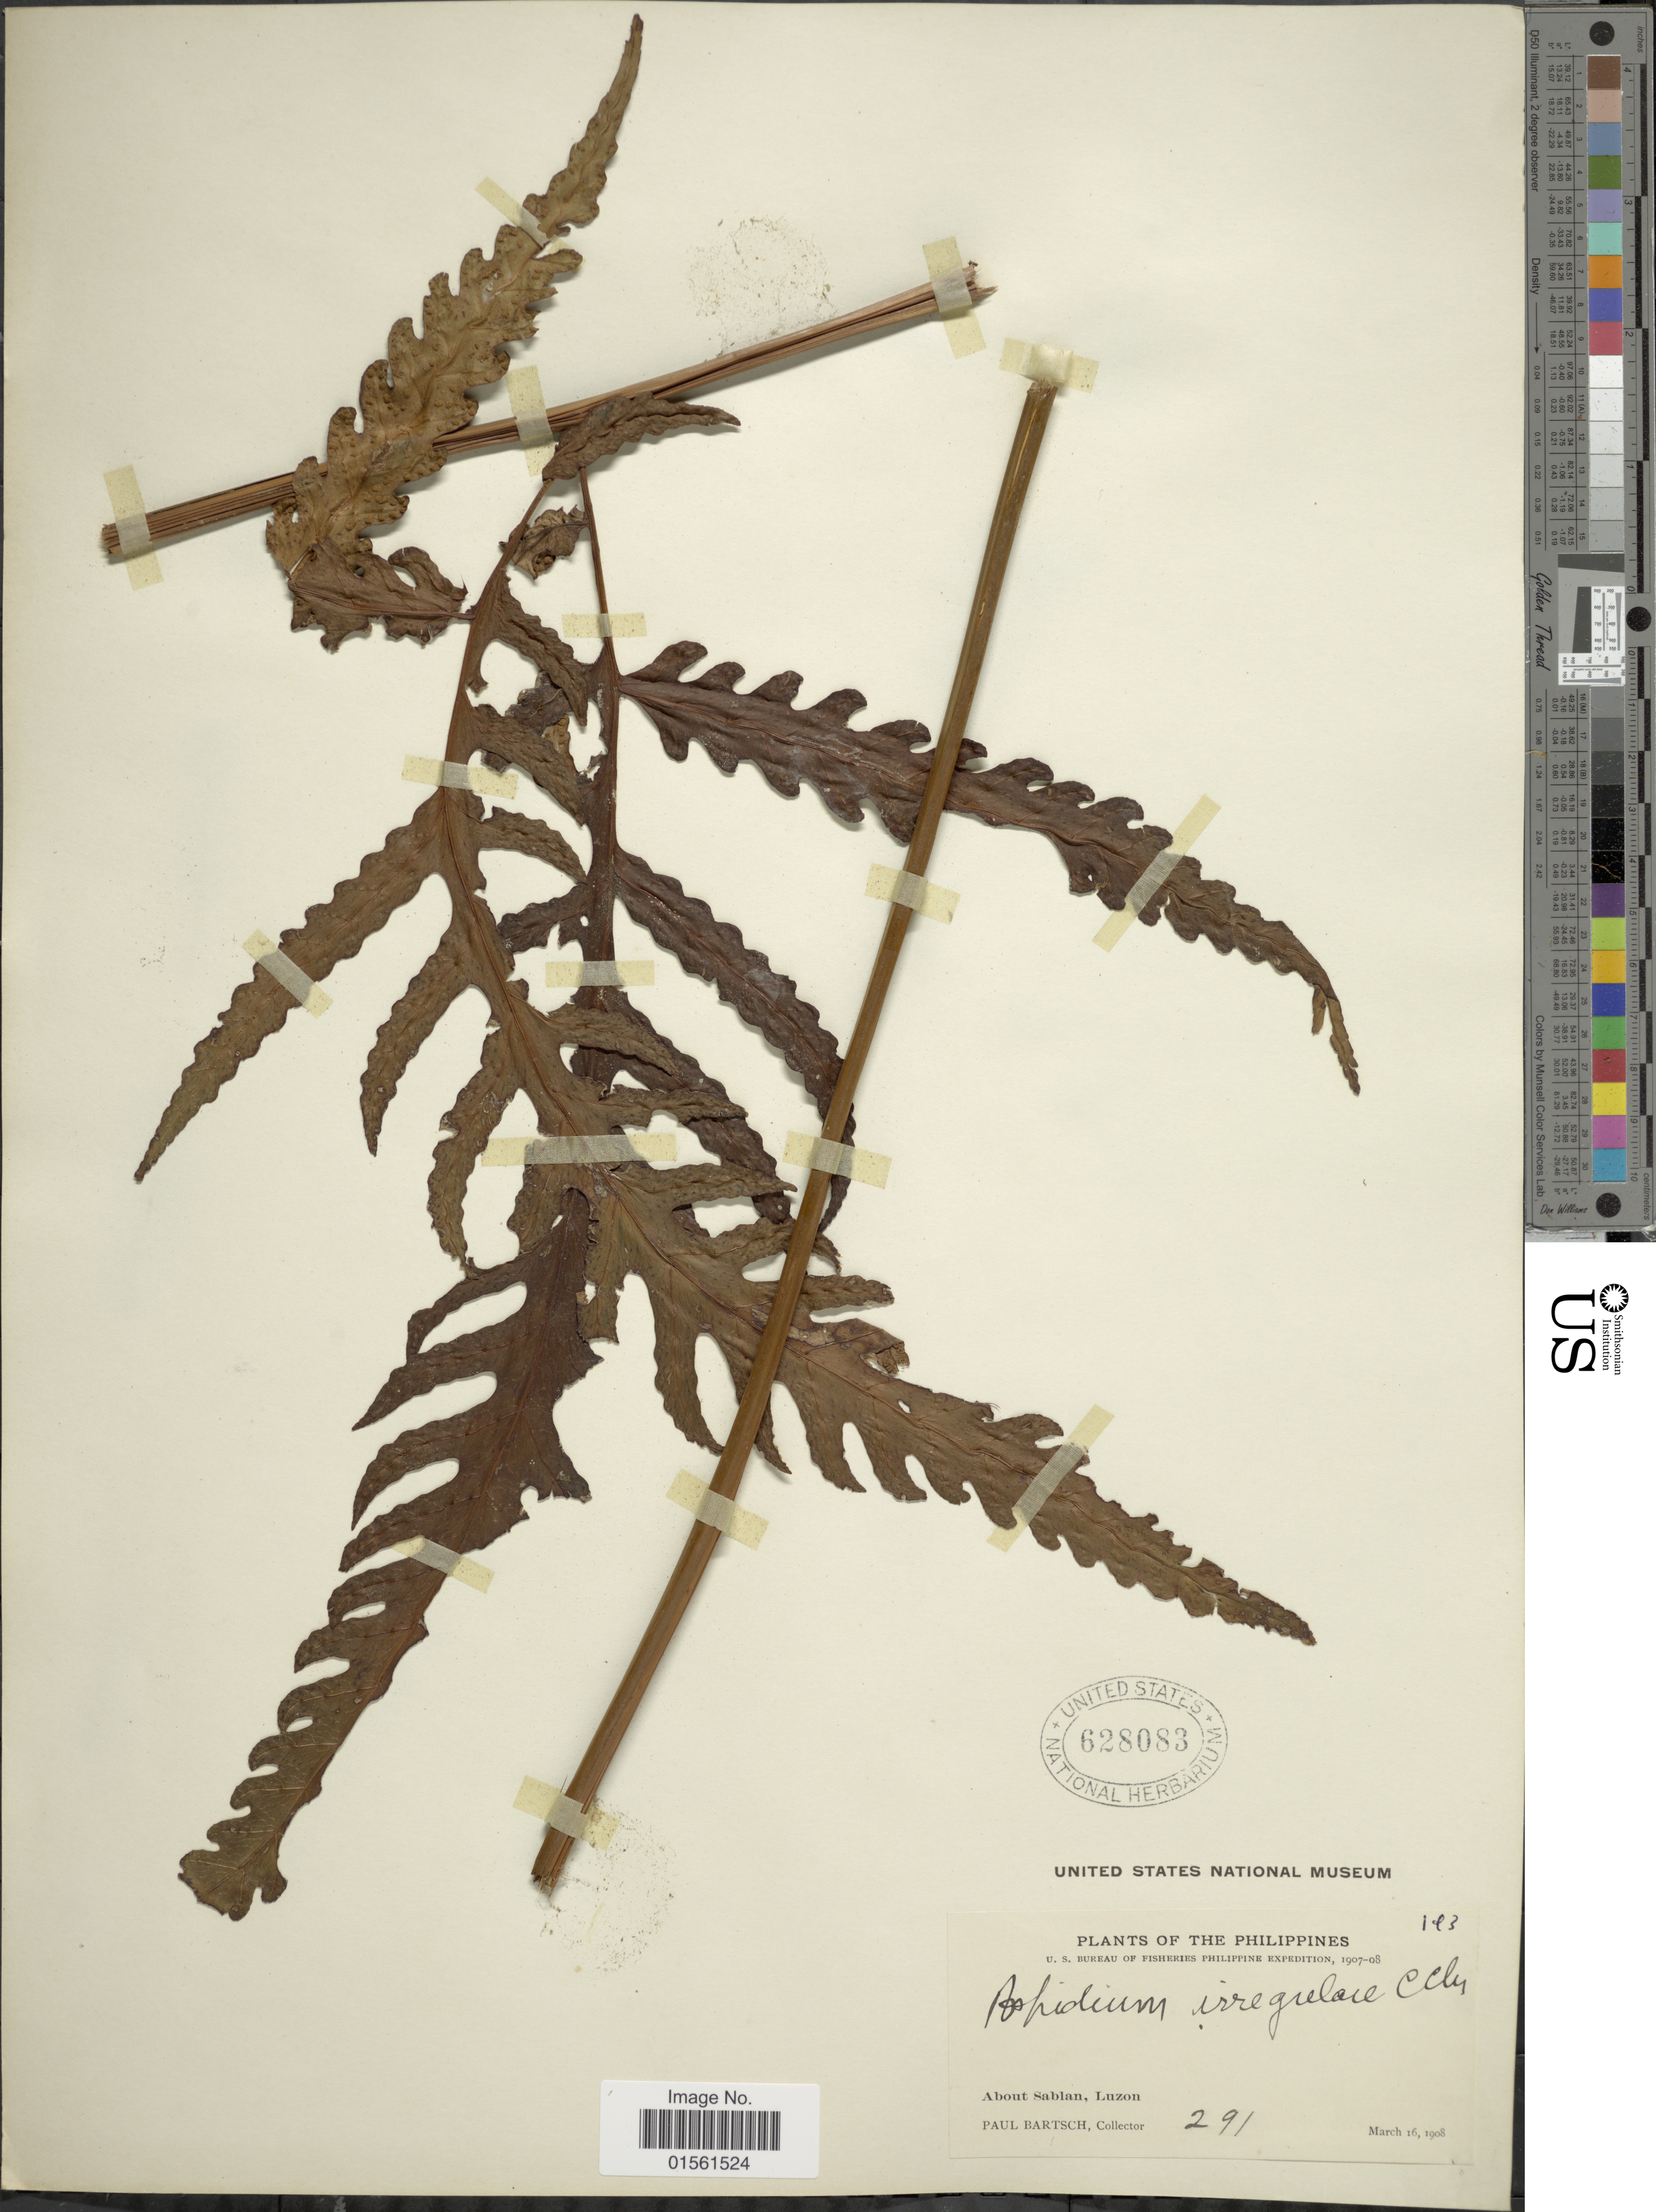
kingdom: Plantae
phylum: Tracheophyta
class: Polypodiopsida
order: Polypodiales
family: Dryopteridaceae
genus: Pleocnemia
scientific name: Pleocnemia brongniartii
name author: (Bory) Holttum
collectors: P. Bartsch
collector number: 291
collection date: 1908-03-16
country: Philippines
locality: Philippines, about Sablan, Luzon.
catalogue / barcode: US 628083